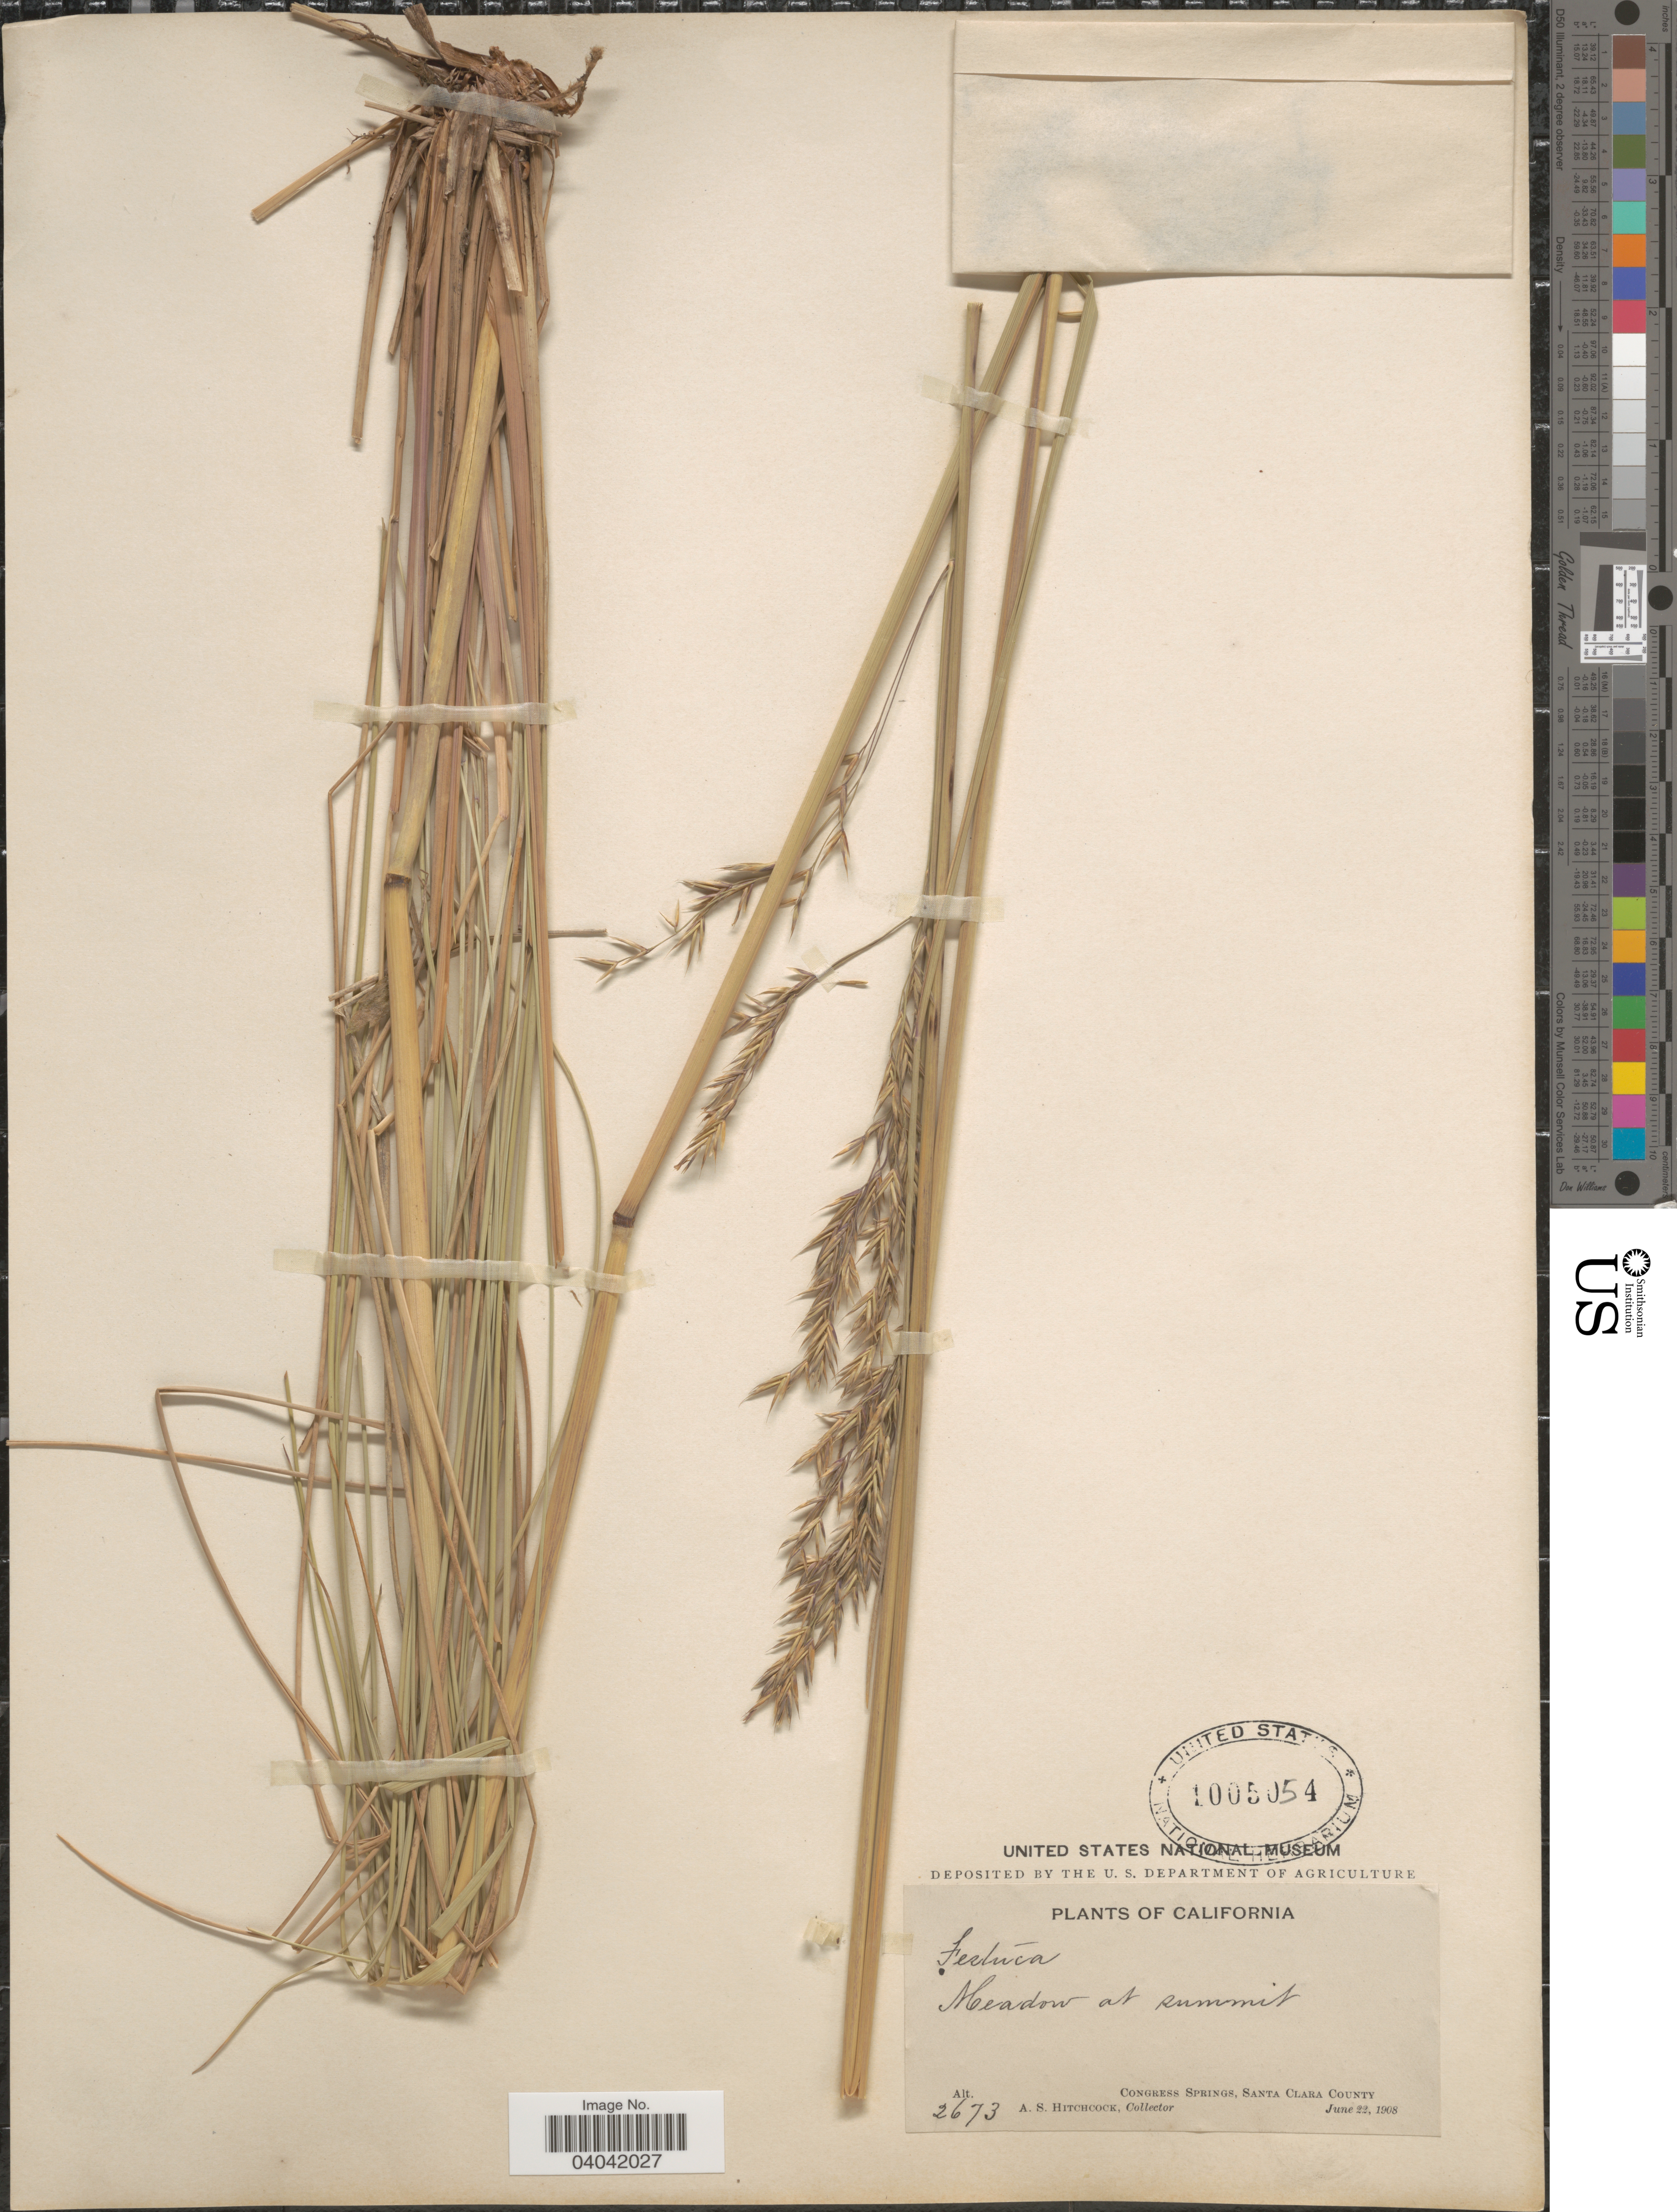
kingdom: Plantae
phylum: Tracheophyta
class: Liliopsida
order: Poales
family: Poaceae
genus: Festuca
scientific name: Festuca californica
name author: Vasey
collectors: A. S. Hitchcock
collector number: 2673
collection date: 1908-06-22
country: United States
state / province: California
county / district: Santa Clara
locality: Congress Springs, Santa Clara County.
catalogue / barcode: US 1005054